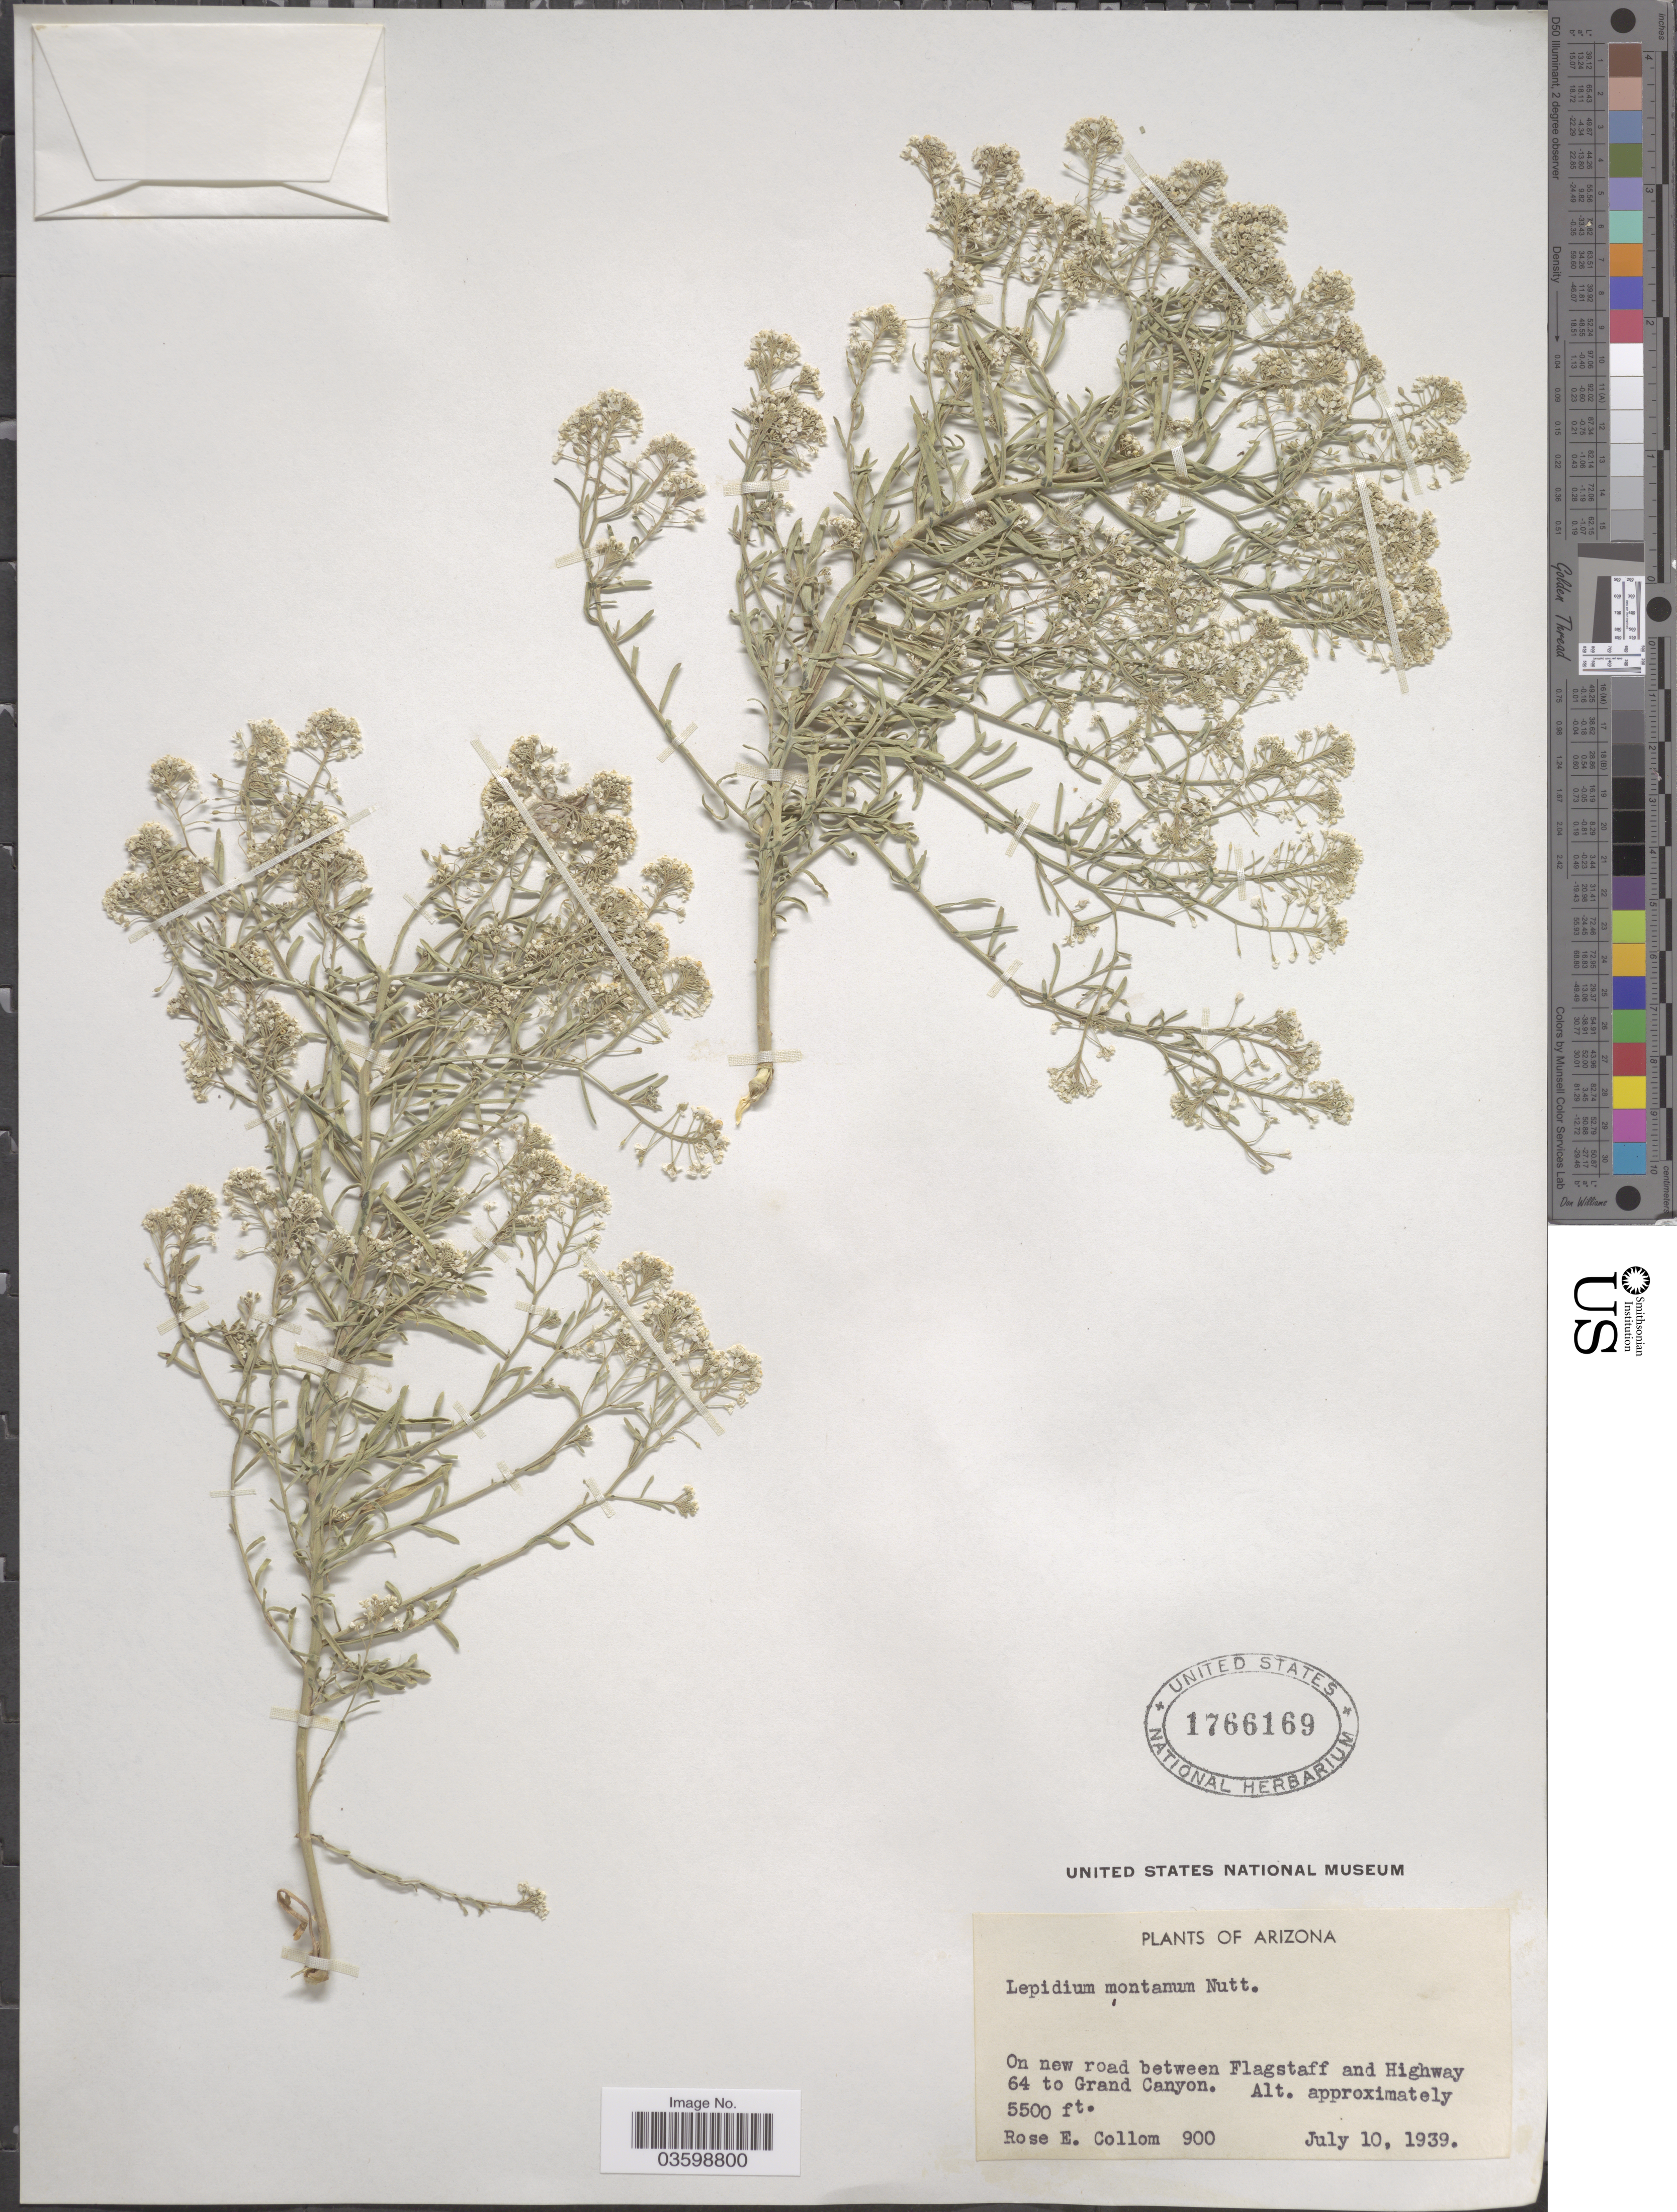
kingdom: Plantae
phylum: Tracheophyta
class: Magnoliopsida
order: Brassicales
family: Brassicaceae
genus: Lepidium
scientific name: Lepidium montanum var. alyssoides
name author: (A. Gray) M.E. Jones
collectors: R. E. Collom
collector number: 900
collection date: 1939-07-10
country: United States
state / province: Arizona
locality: On new road between Flagstaff and Highway 64 to Grand Canyon.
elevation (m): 1676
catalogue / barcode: US 1766169